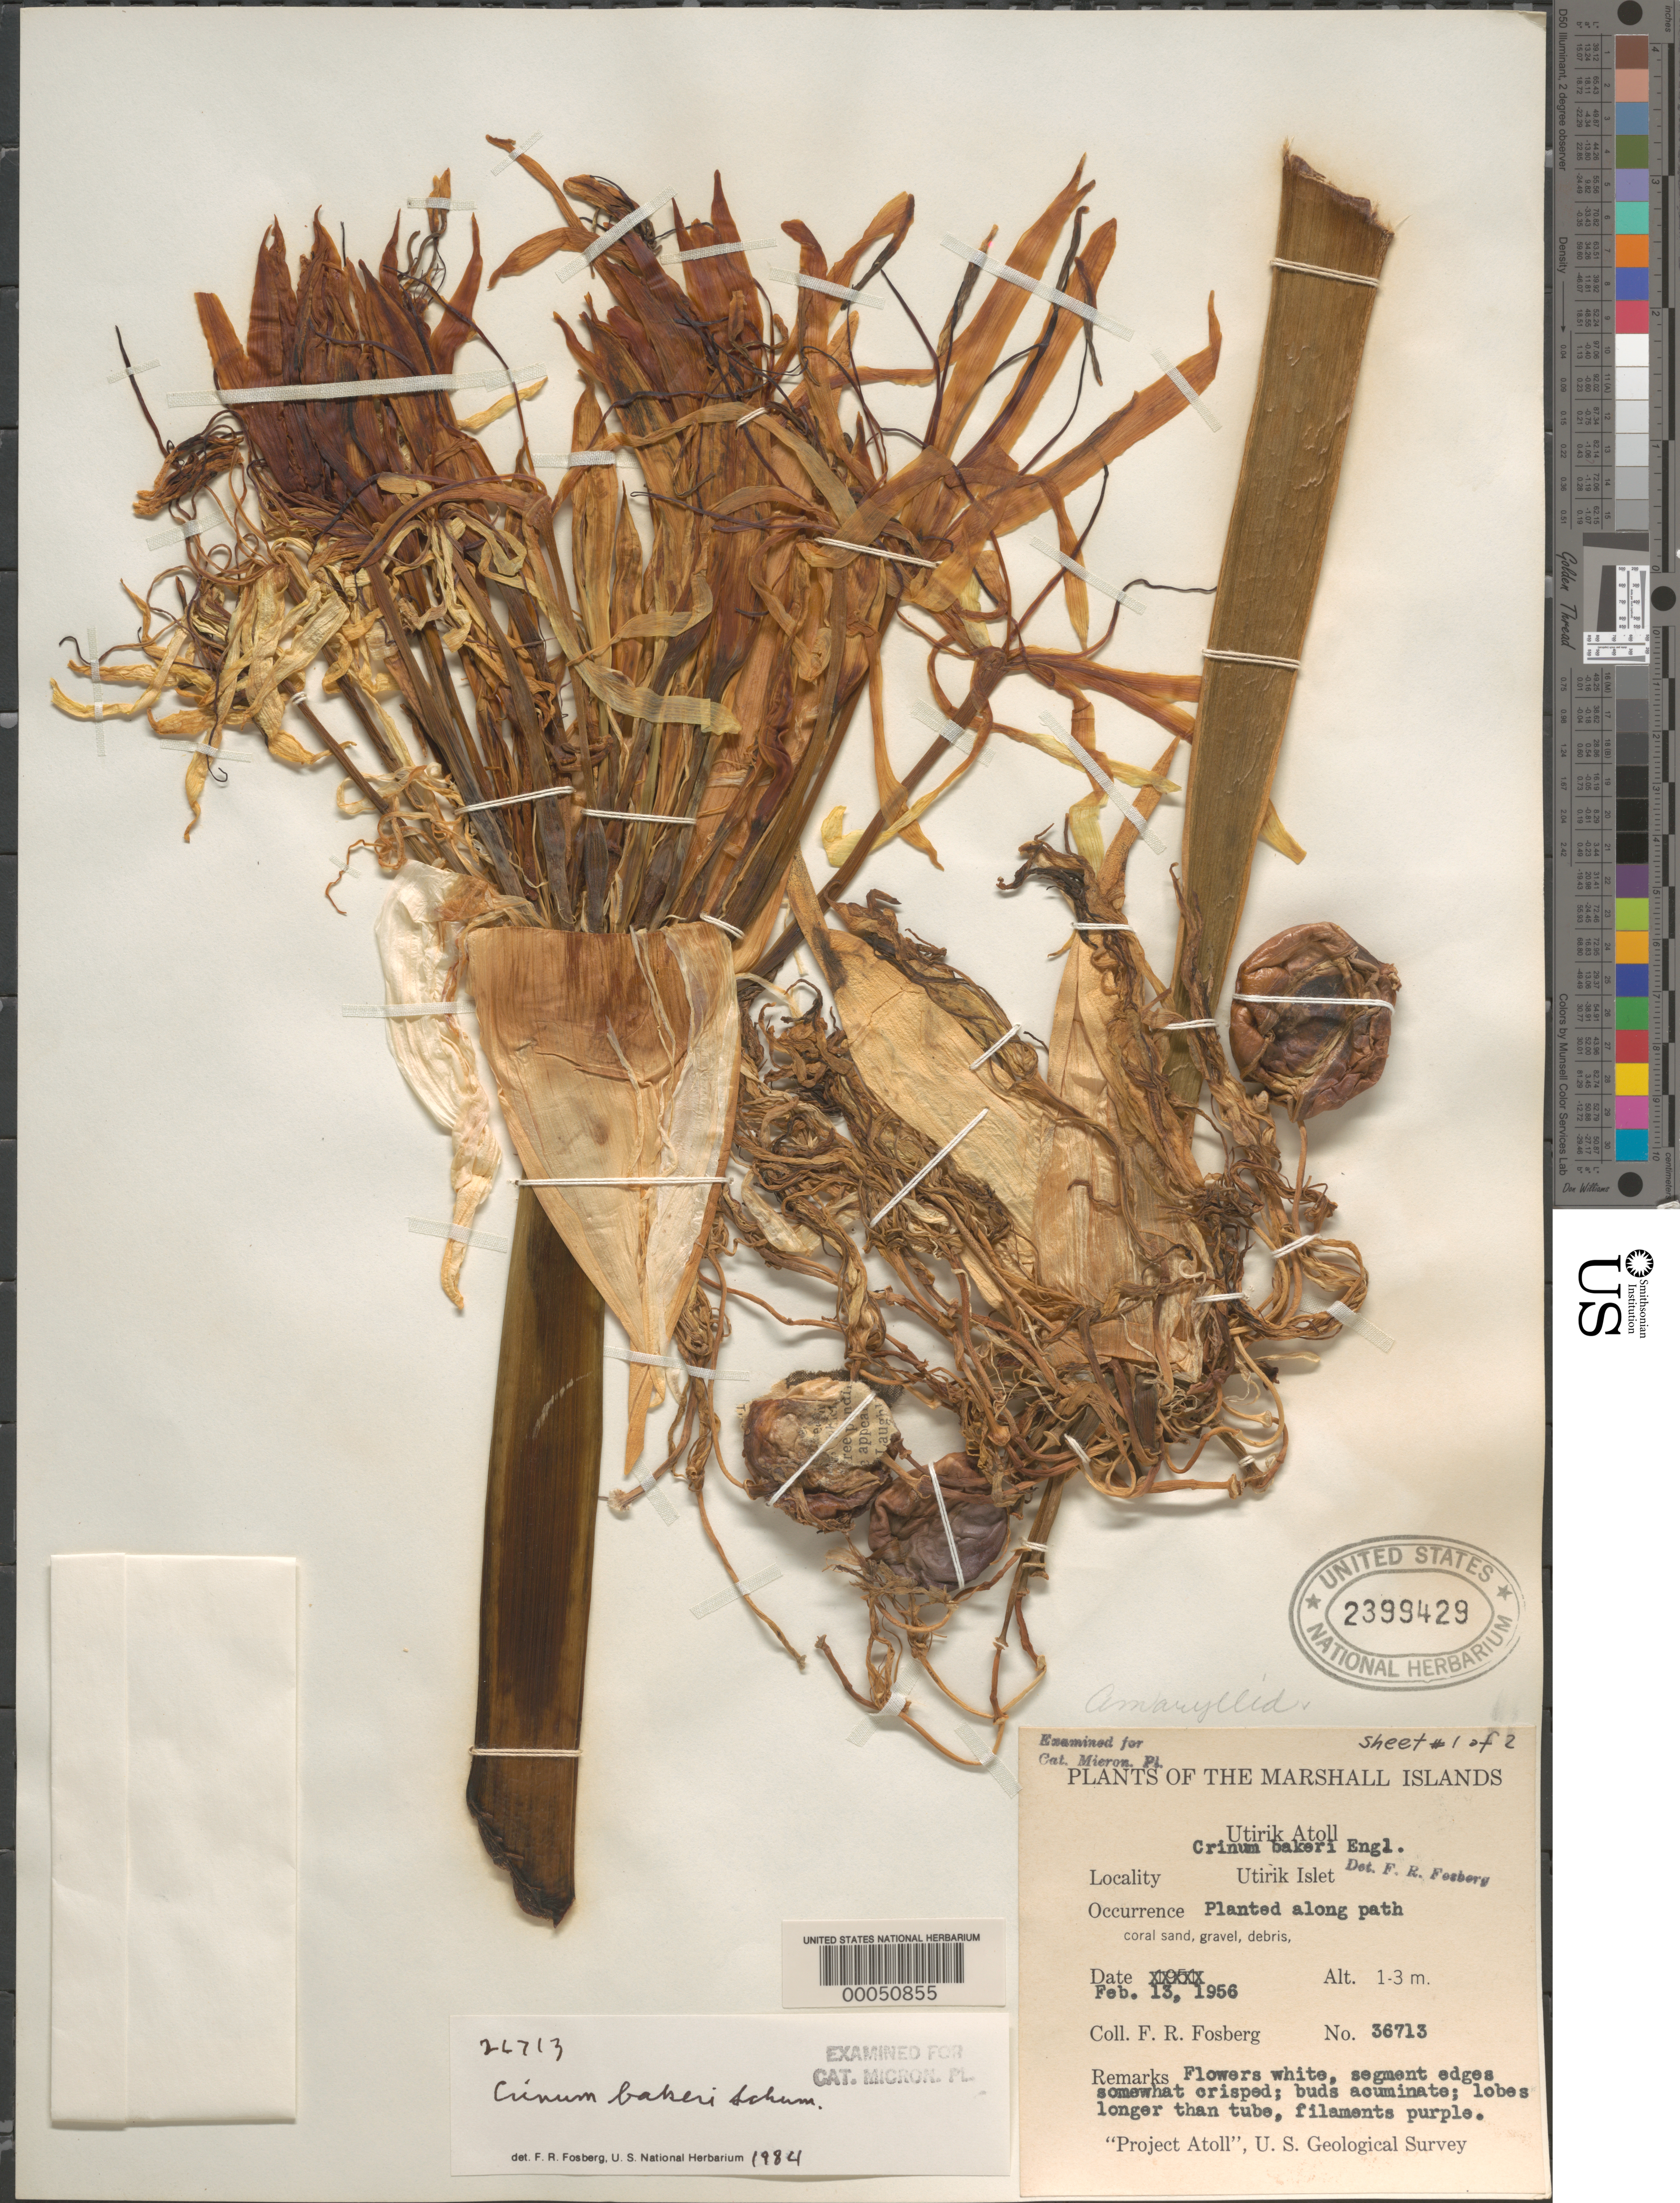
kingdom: Plantae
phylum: Tracheophyta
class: Liliopsida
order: Asparagales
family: Amaryllidaceae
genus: Crinum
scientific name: Crinum bakeri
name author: K. Schum.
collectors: F. R. Fosberg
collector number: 36713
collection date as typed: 13 Feb 1956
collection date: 1956-02-13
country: Marshall Islands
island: Utrik [Utirik] Atoll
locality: Utirik Islet [Ratak Chain]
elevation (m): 1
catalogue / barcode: US 2399429